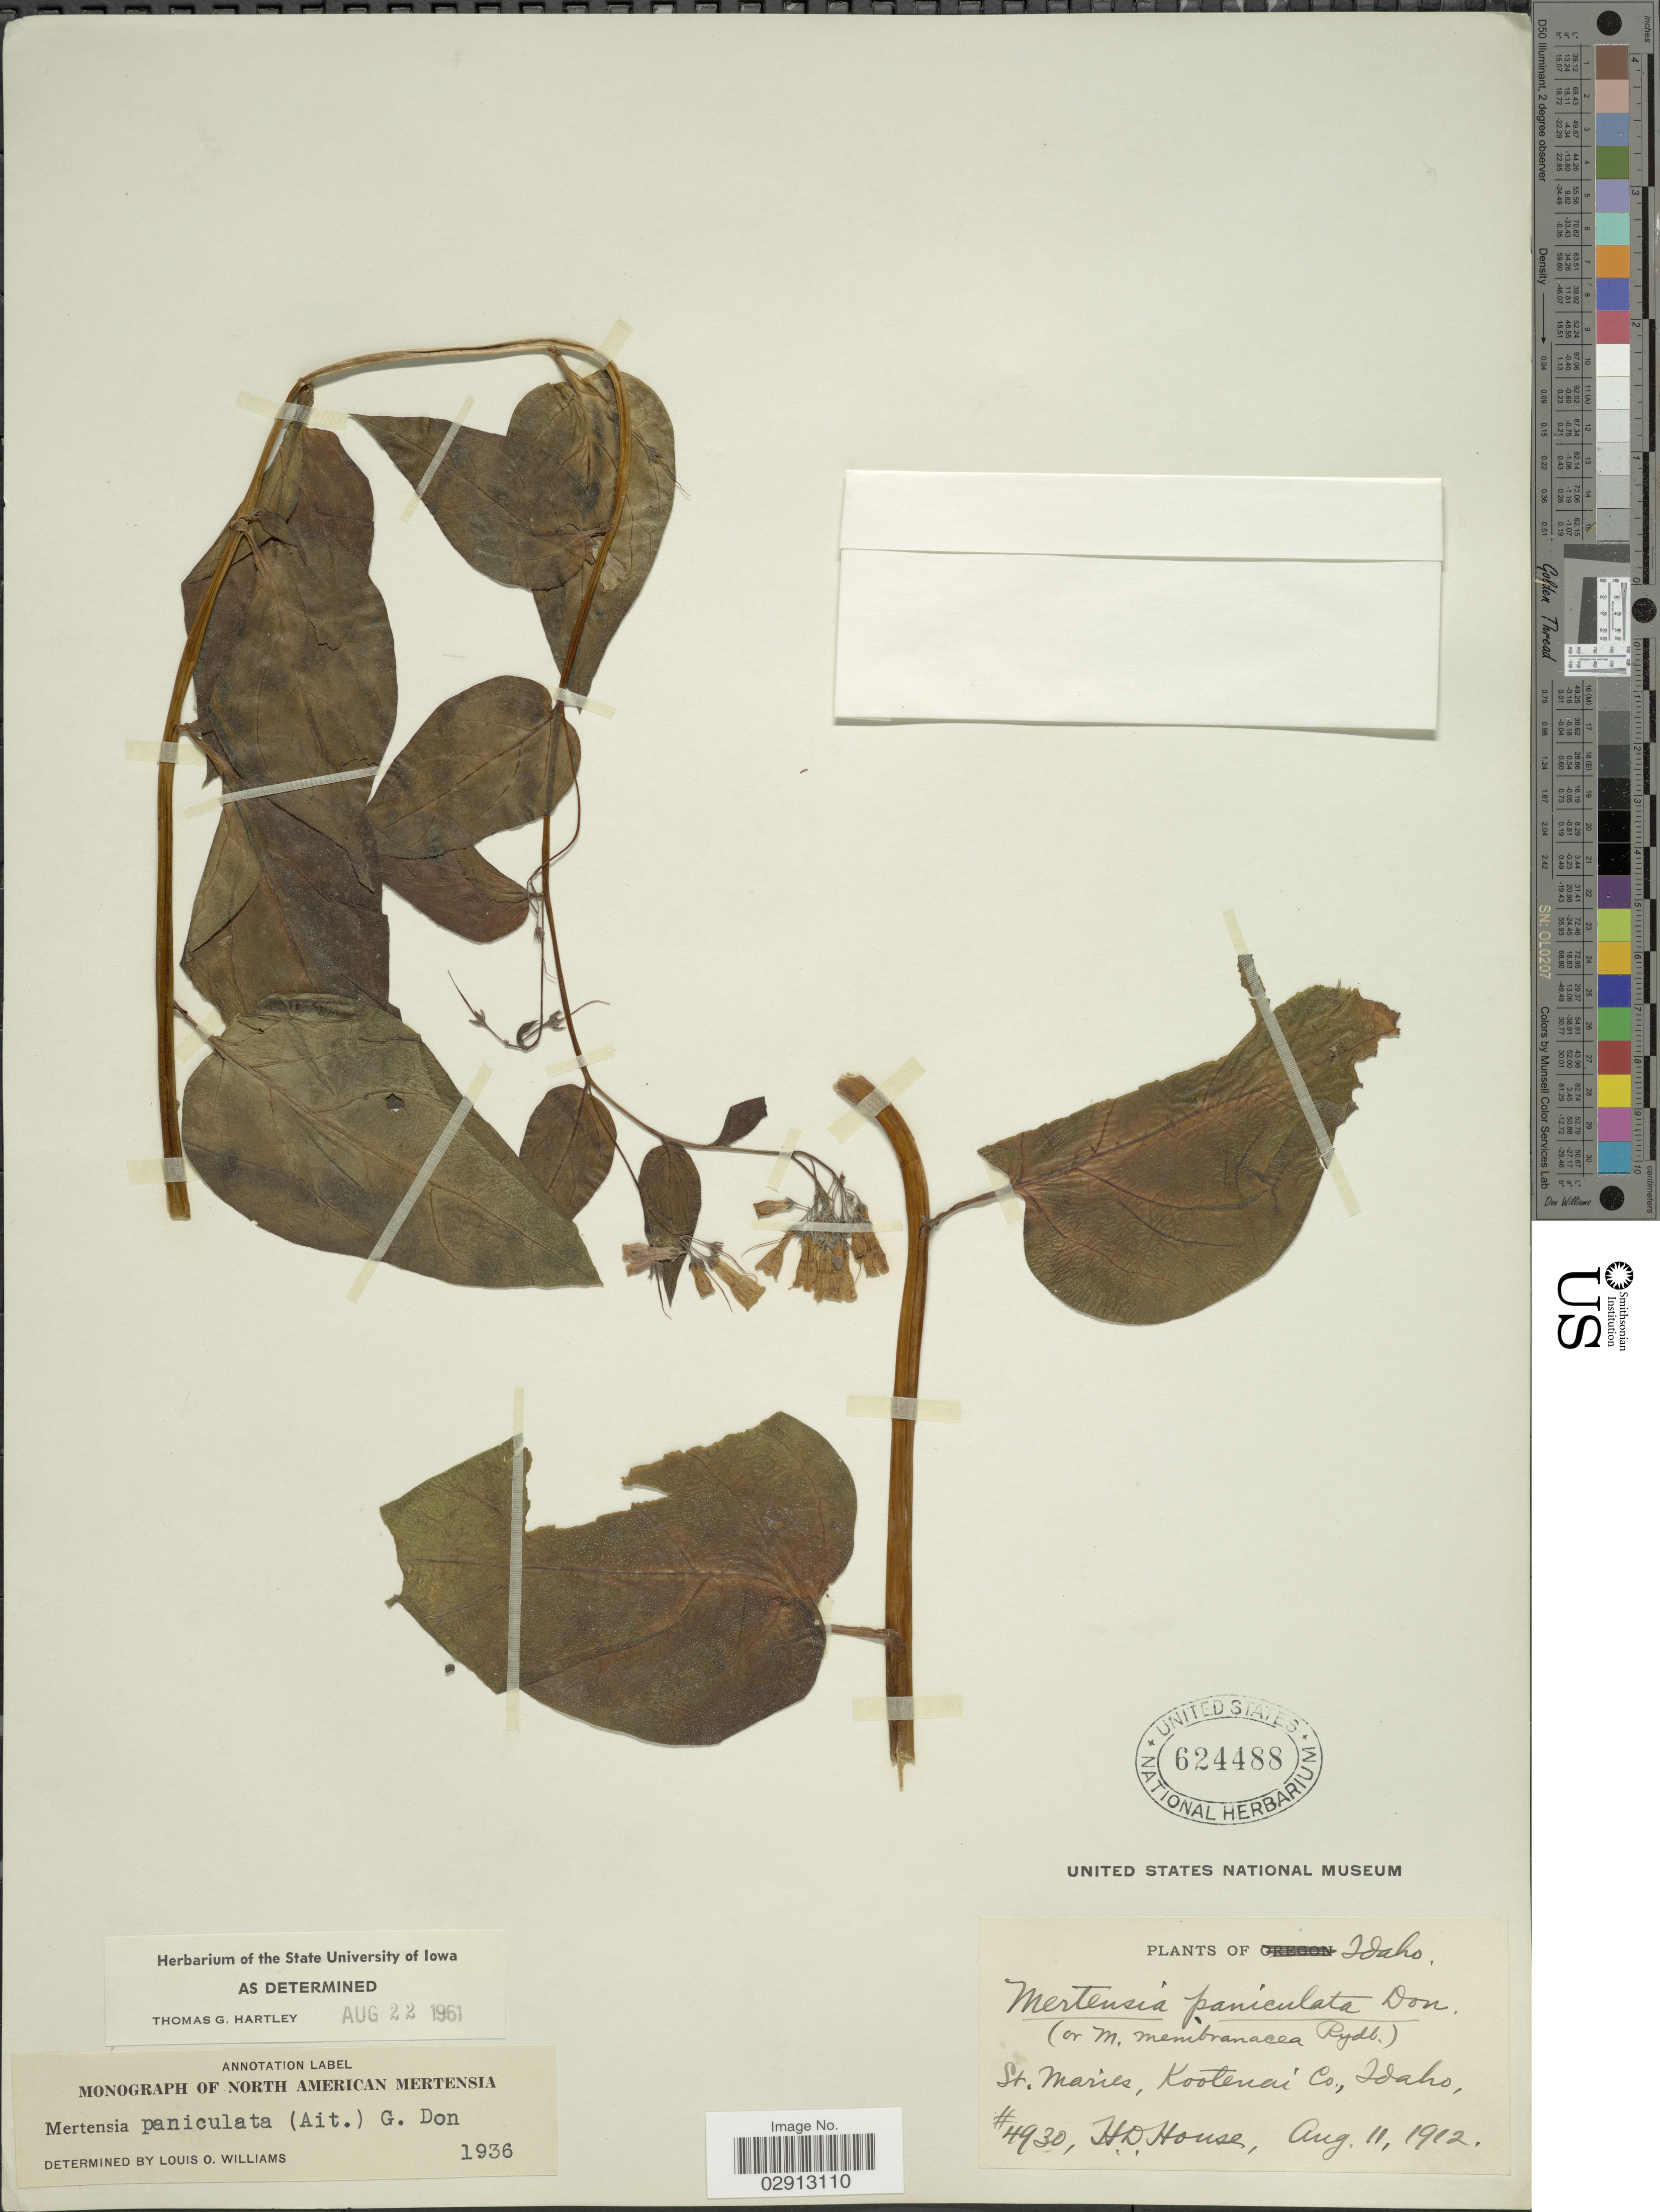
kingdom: Plantae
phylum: Tracheophyta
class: Magnoliopsida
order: Boraginales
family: Boraginaceae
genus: Mertensia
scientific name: Mertensia paniculata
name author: (Aiton) G. Don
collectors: H. D. House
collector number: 4930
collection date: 1912-08-11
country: United States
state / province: Idaho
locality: St. Maries, Kootenai Co.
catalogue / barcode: US 624488